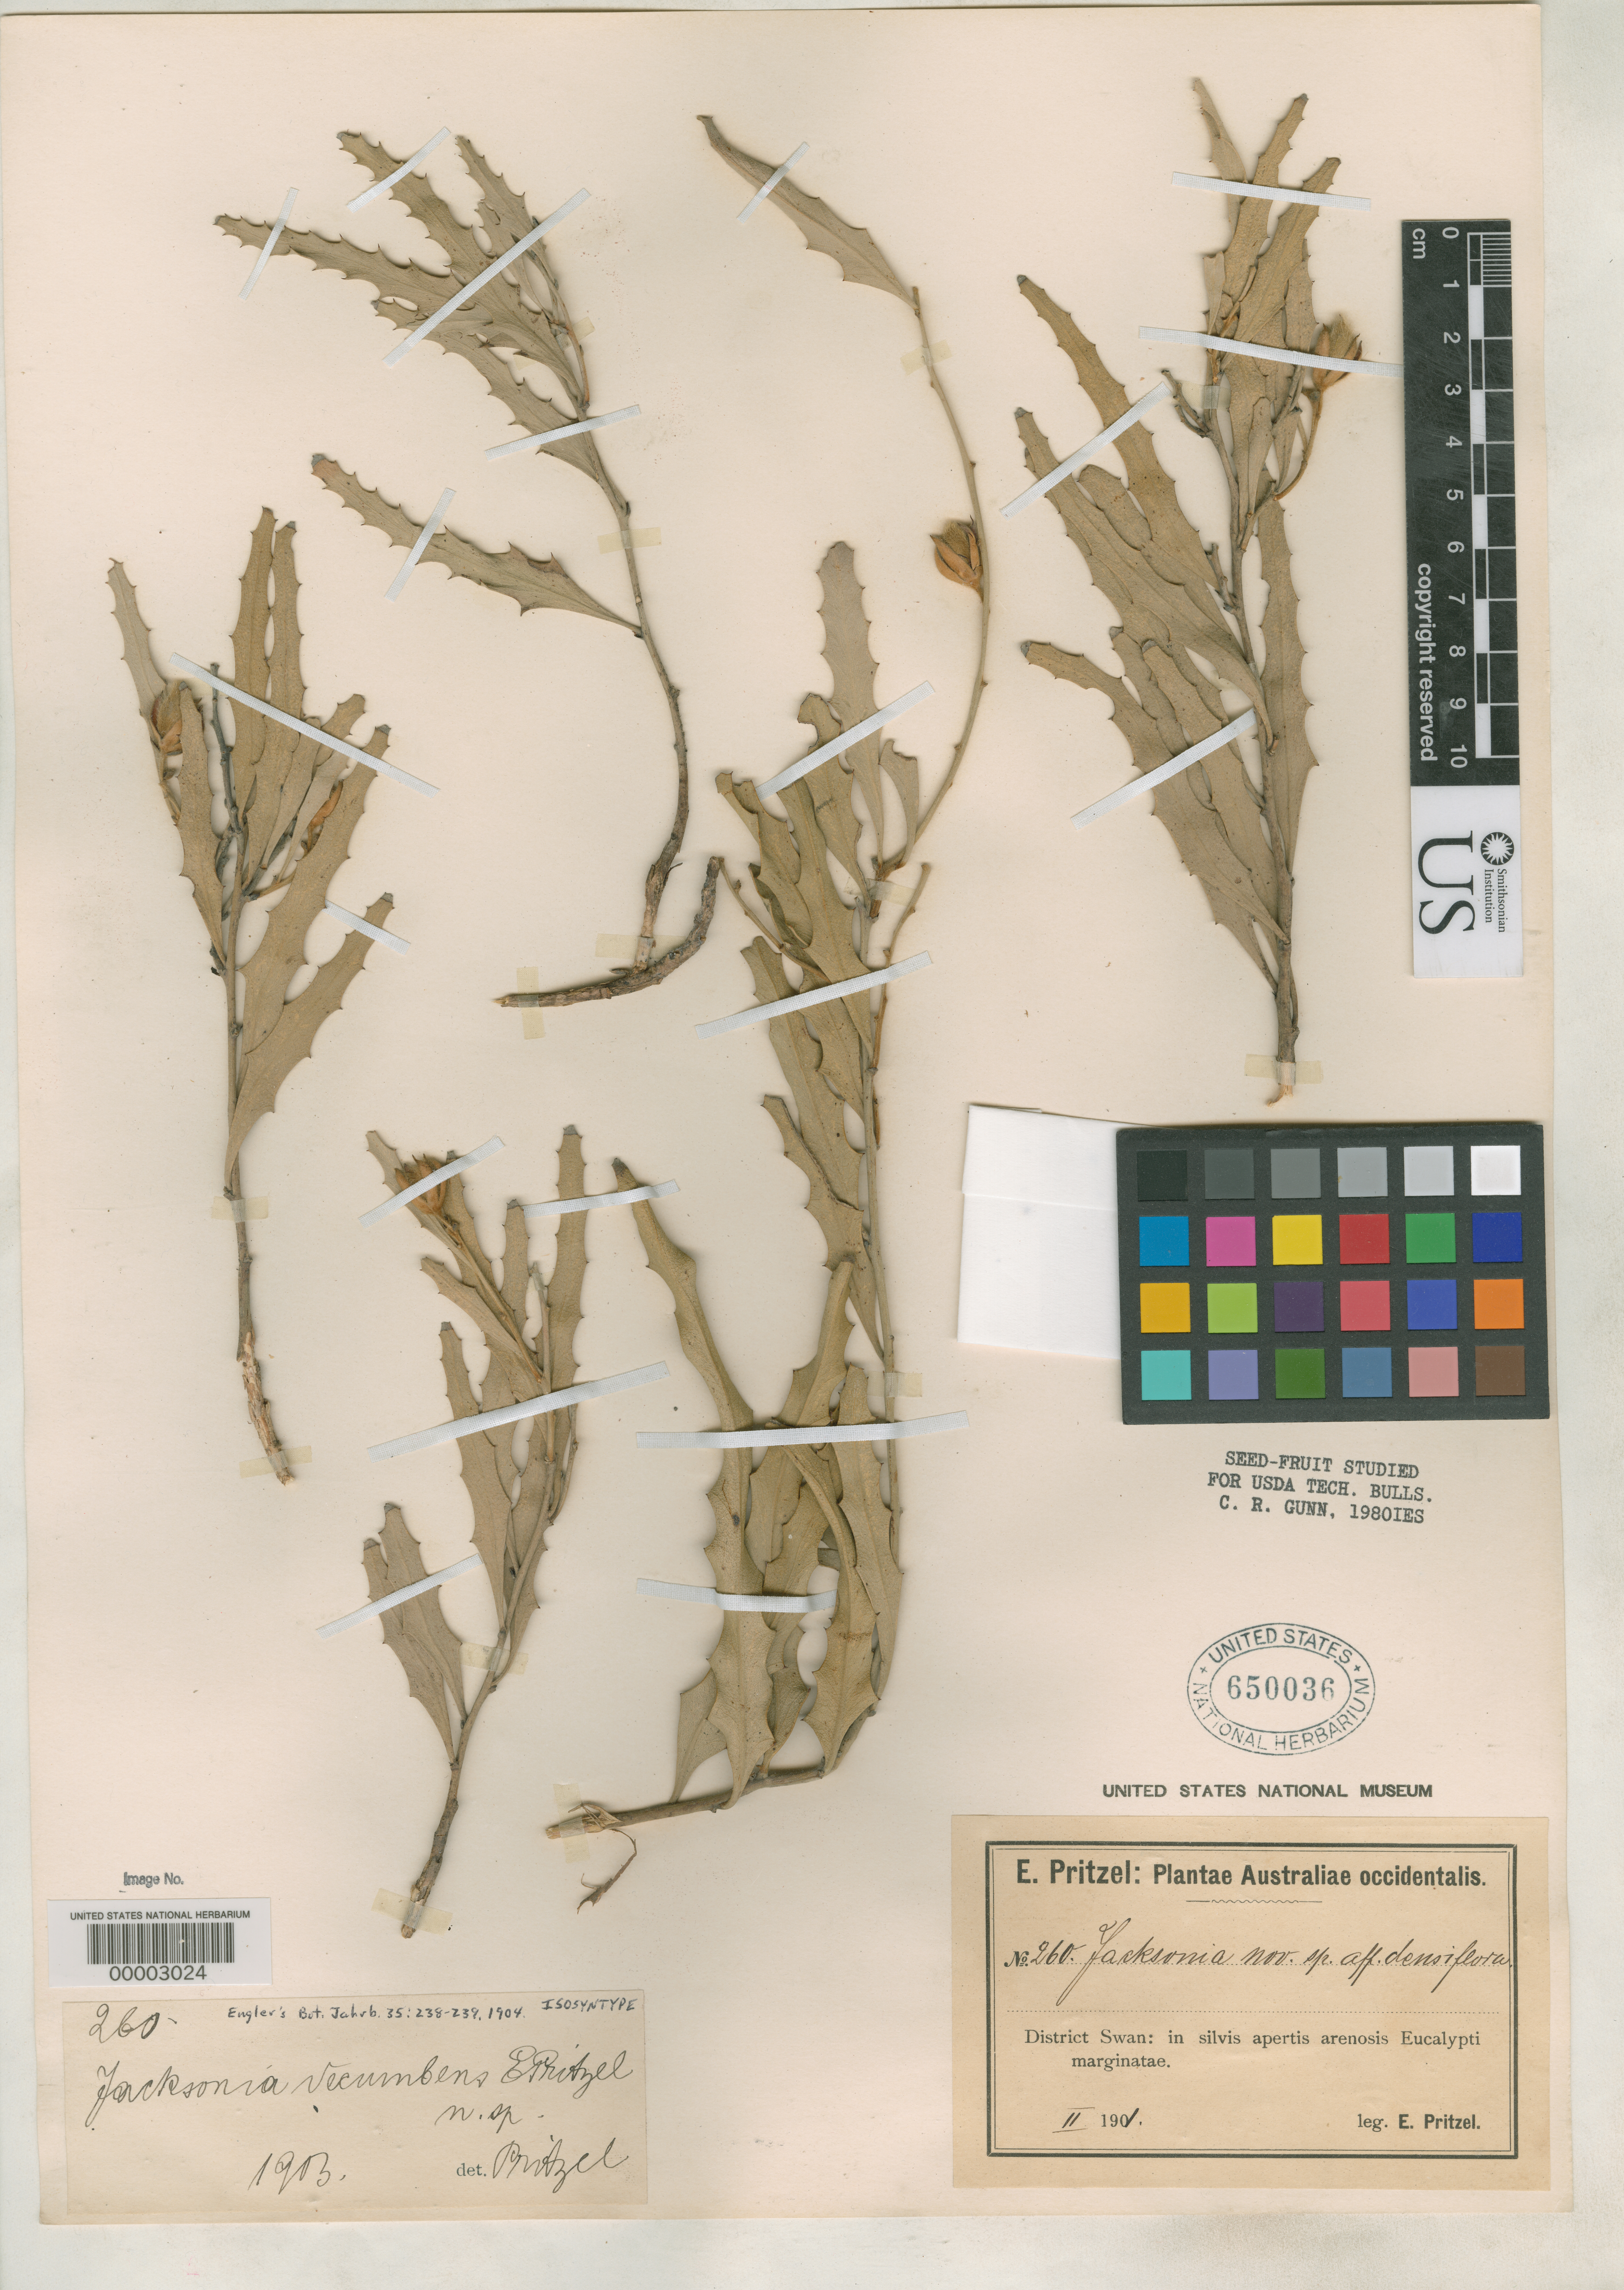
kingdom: Plantae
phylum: Tracheophyta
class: Magnoliopsida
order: Fabales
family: Fabaceae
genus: Jacksonia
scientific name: Jacksonia decumbens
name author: E. Pritz.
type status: Isosyntype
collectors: E. G. Pritzel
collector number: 260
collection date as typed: Feb 1901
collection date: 1901-02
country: Australia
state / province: Western Australia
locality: Swan District.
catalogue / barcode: US 650036